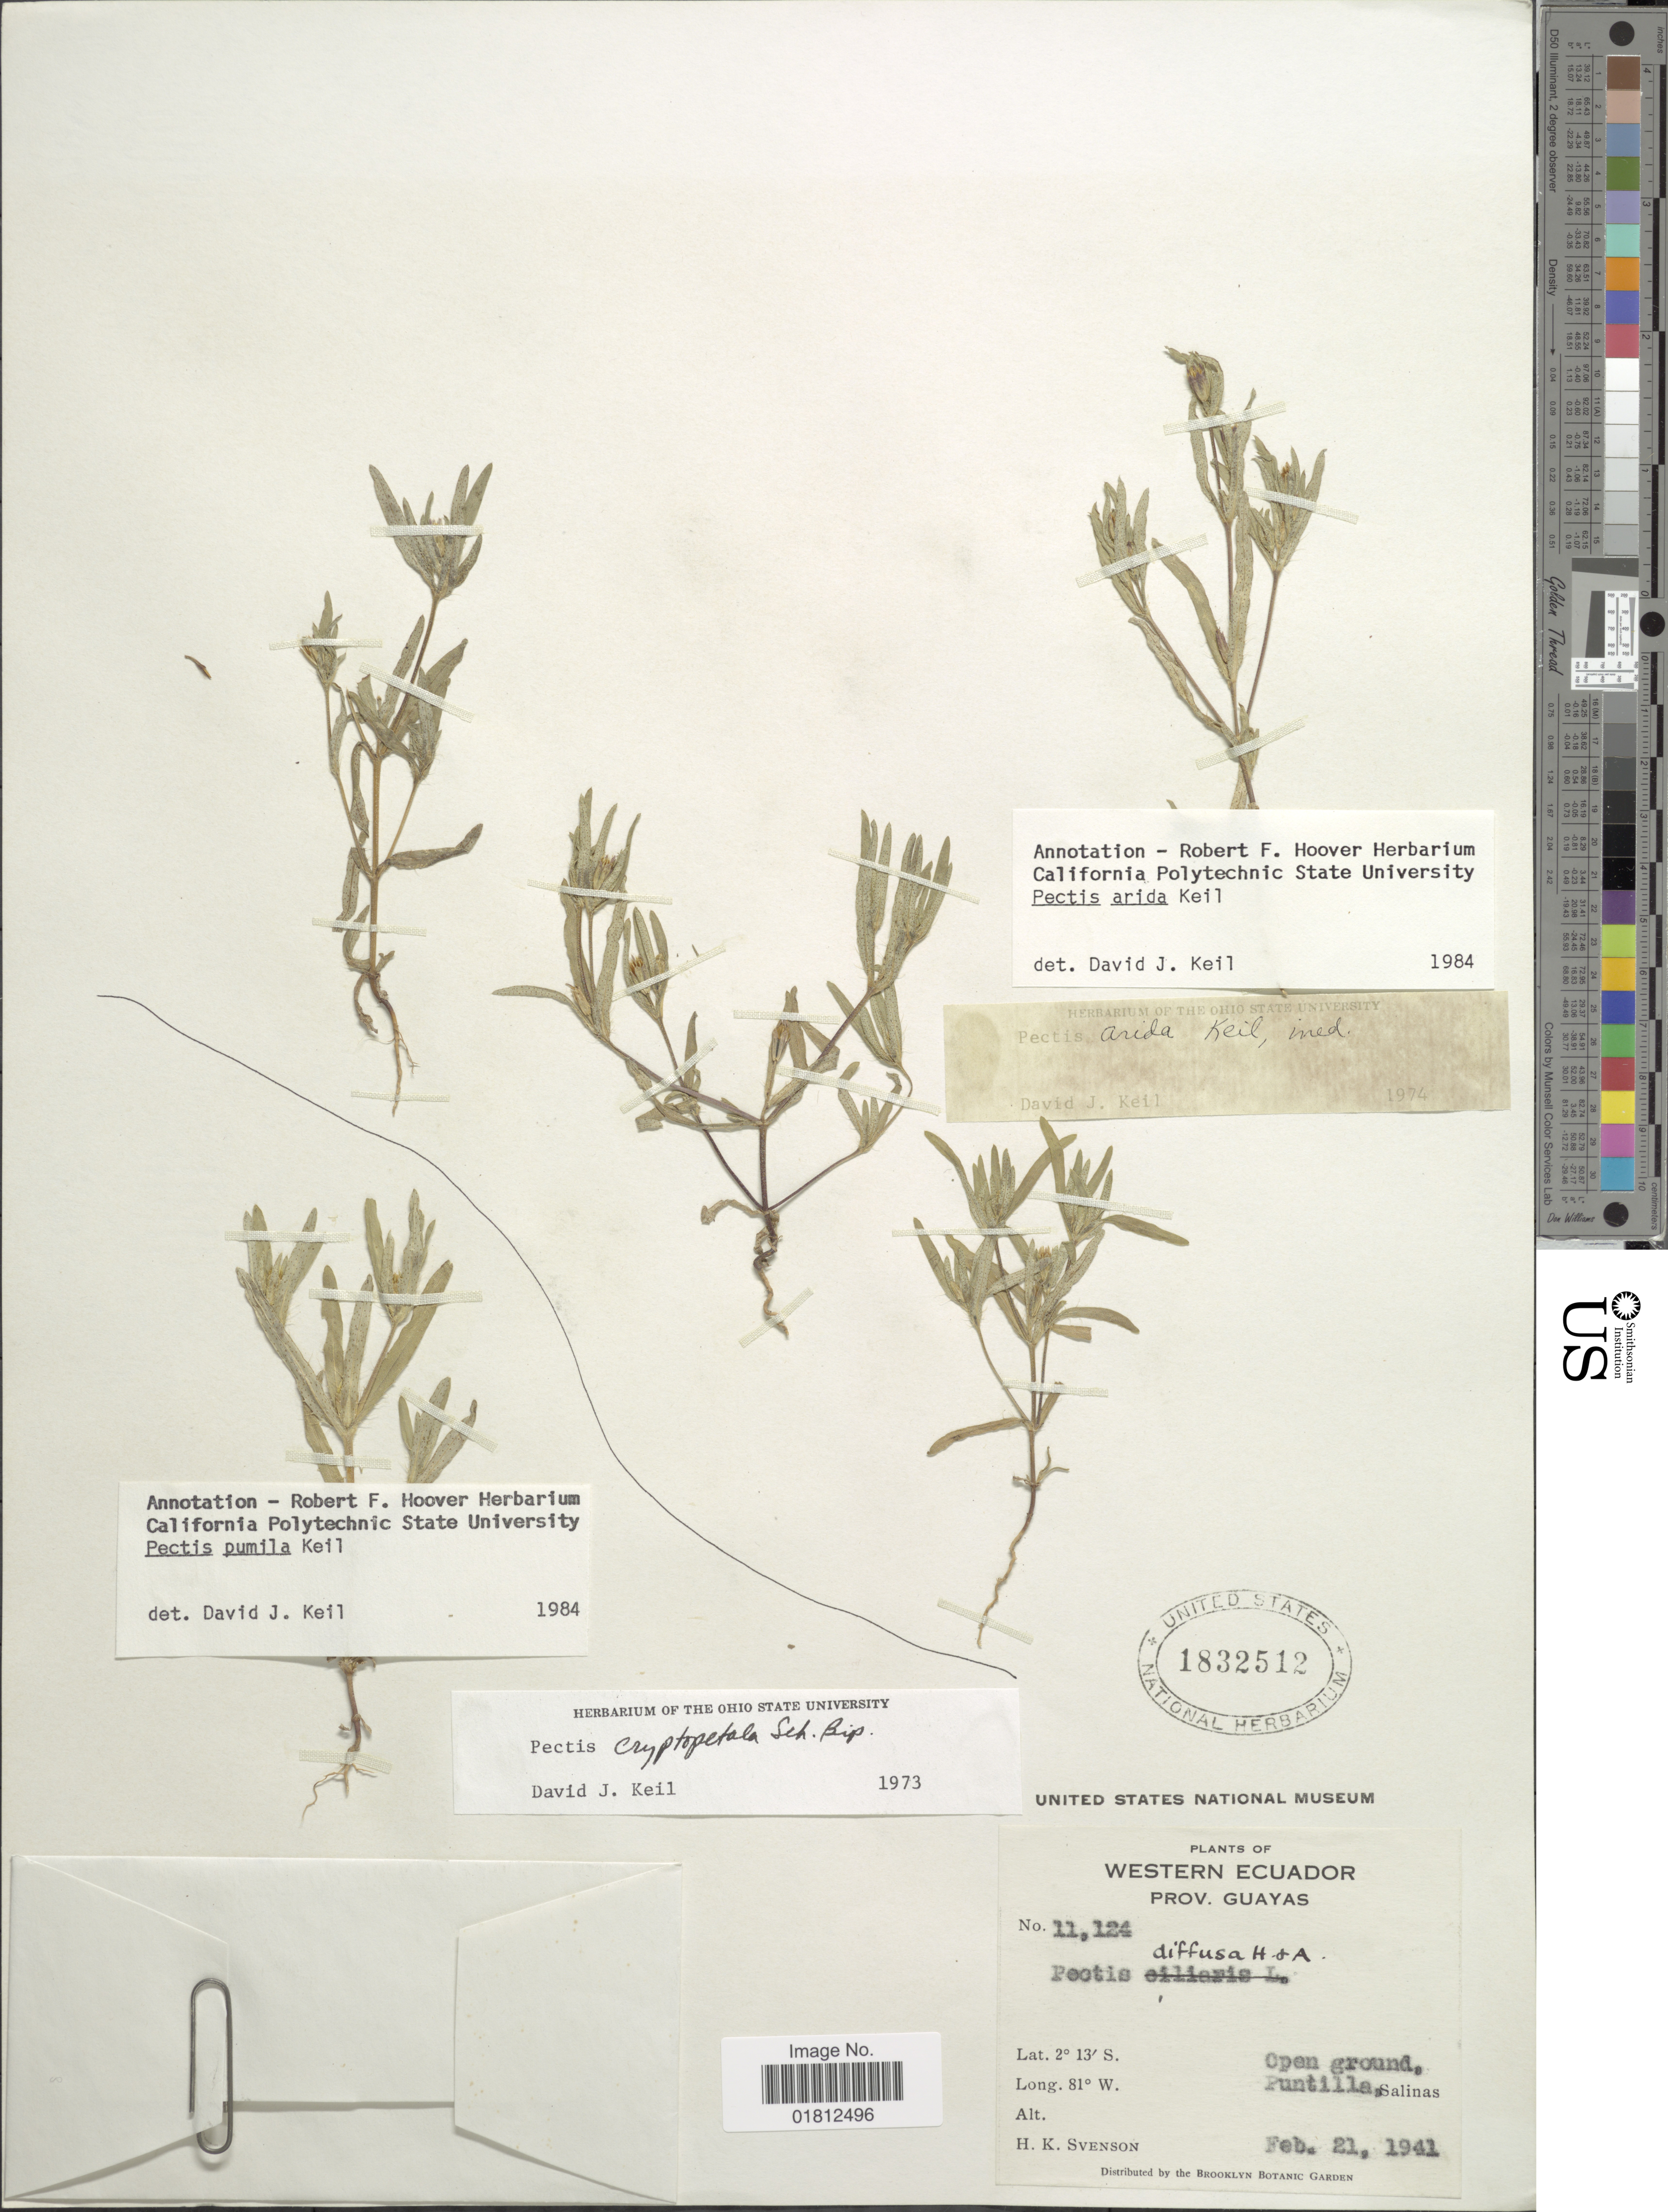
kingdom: Plantae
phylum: Tracheophyta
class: Magnoliopsida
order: Asterales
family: Asteraceae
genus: Pectis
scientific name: Pectis pumila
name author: D.J. Keil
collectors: H. K. Svenson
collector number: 11124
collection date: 1941-02-21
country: Ecuador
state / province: Guayas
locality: Western Ecuador, open ground Puntillas, Salinas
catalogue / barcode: US 1832512